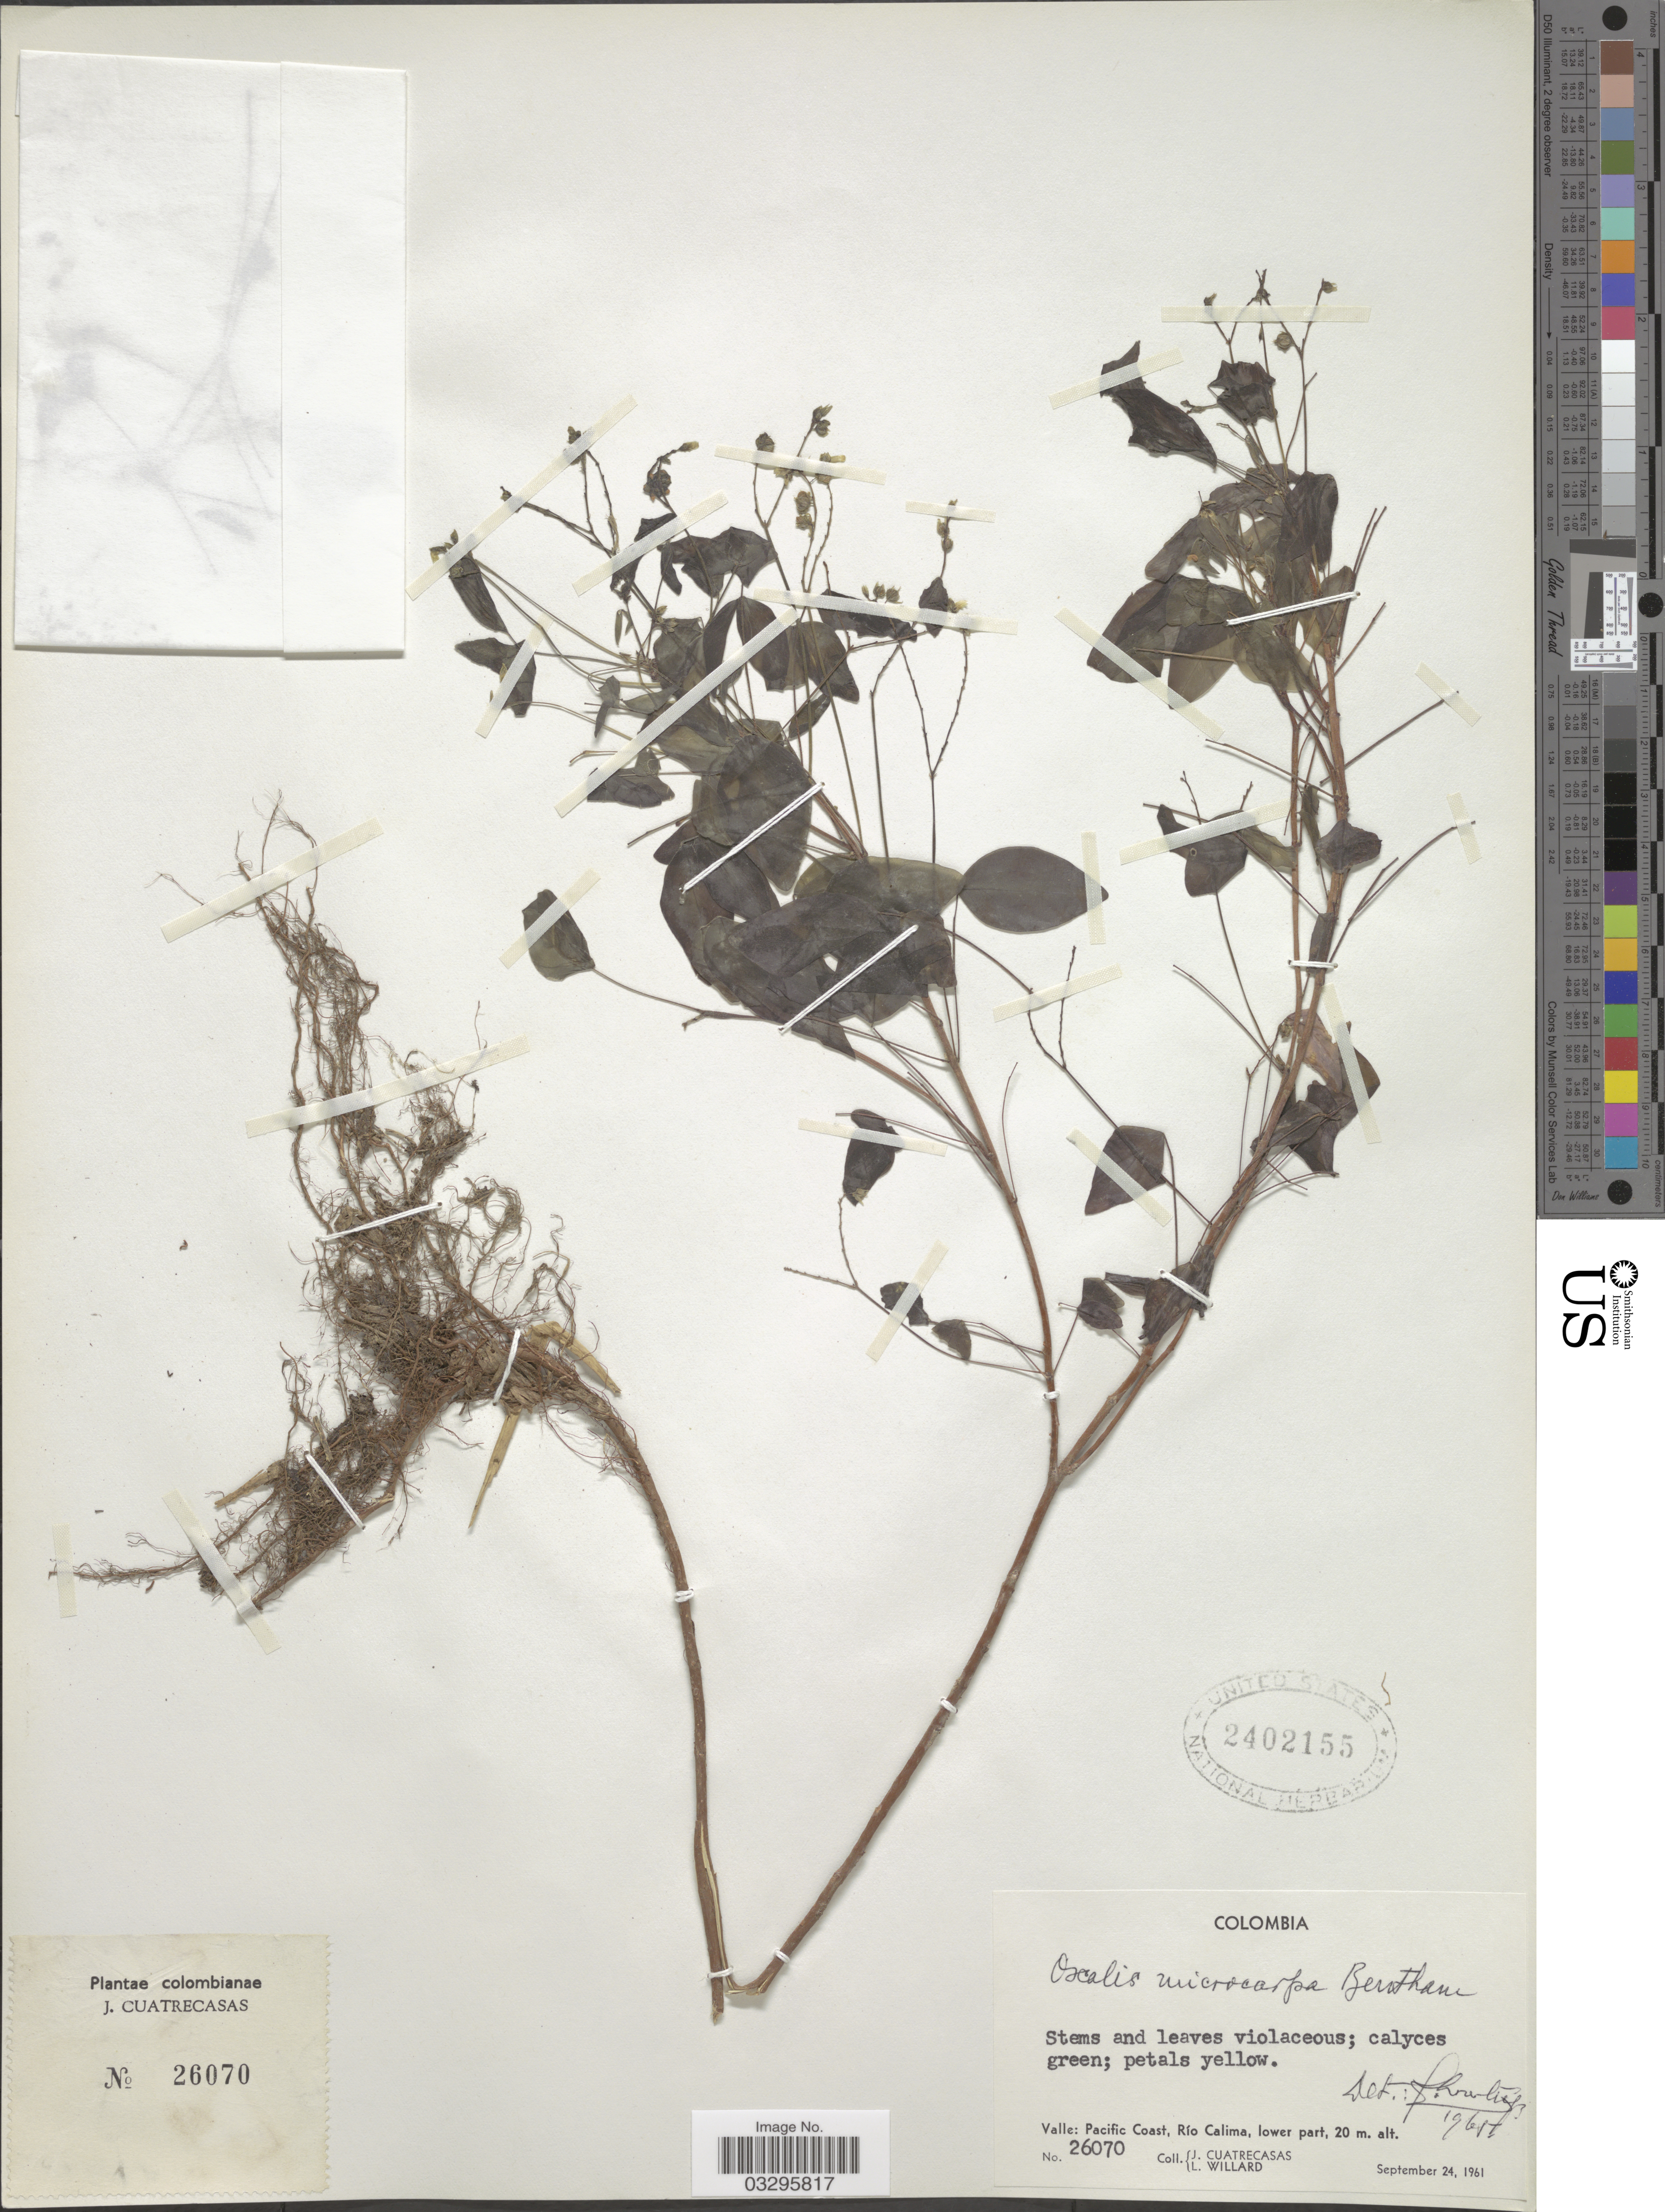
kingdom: Plantae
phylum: Tracheophyta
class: Magnoliopsida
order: Oxalidales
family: Oxalidaceae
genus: Oxalis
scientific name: Oxalis microcarpa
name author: Benth.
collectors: J. Cuatrecasas & L. Willard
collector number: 26070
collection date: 1961-09-24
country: Colombia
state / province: Valle del Cauca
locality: Pacific Coast, Río Calima, lower part.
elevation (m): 20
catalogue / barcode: US 2402155